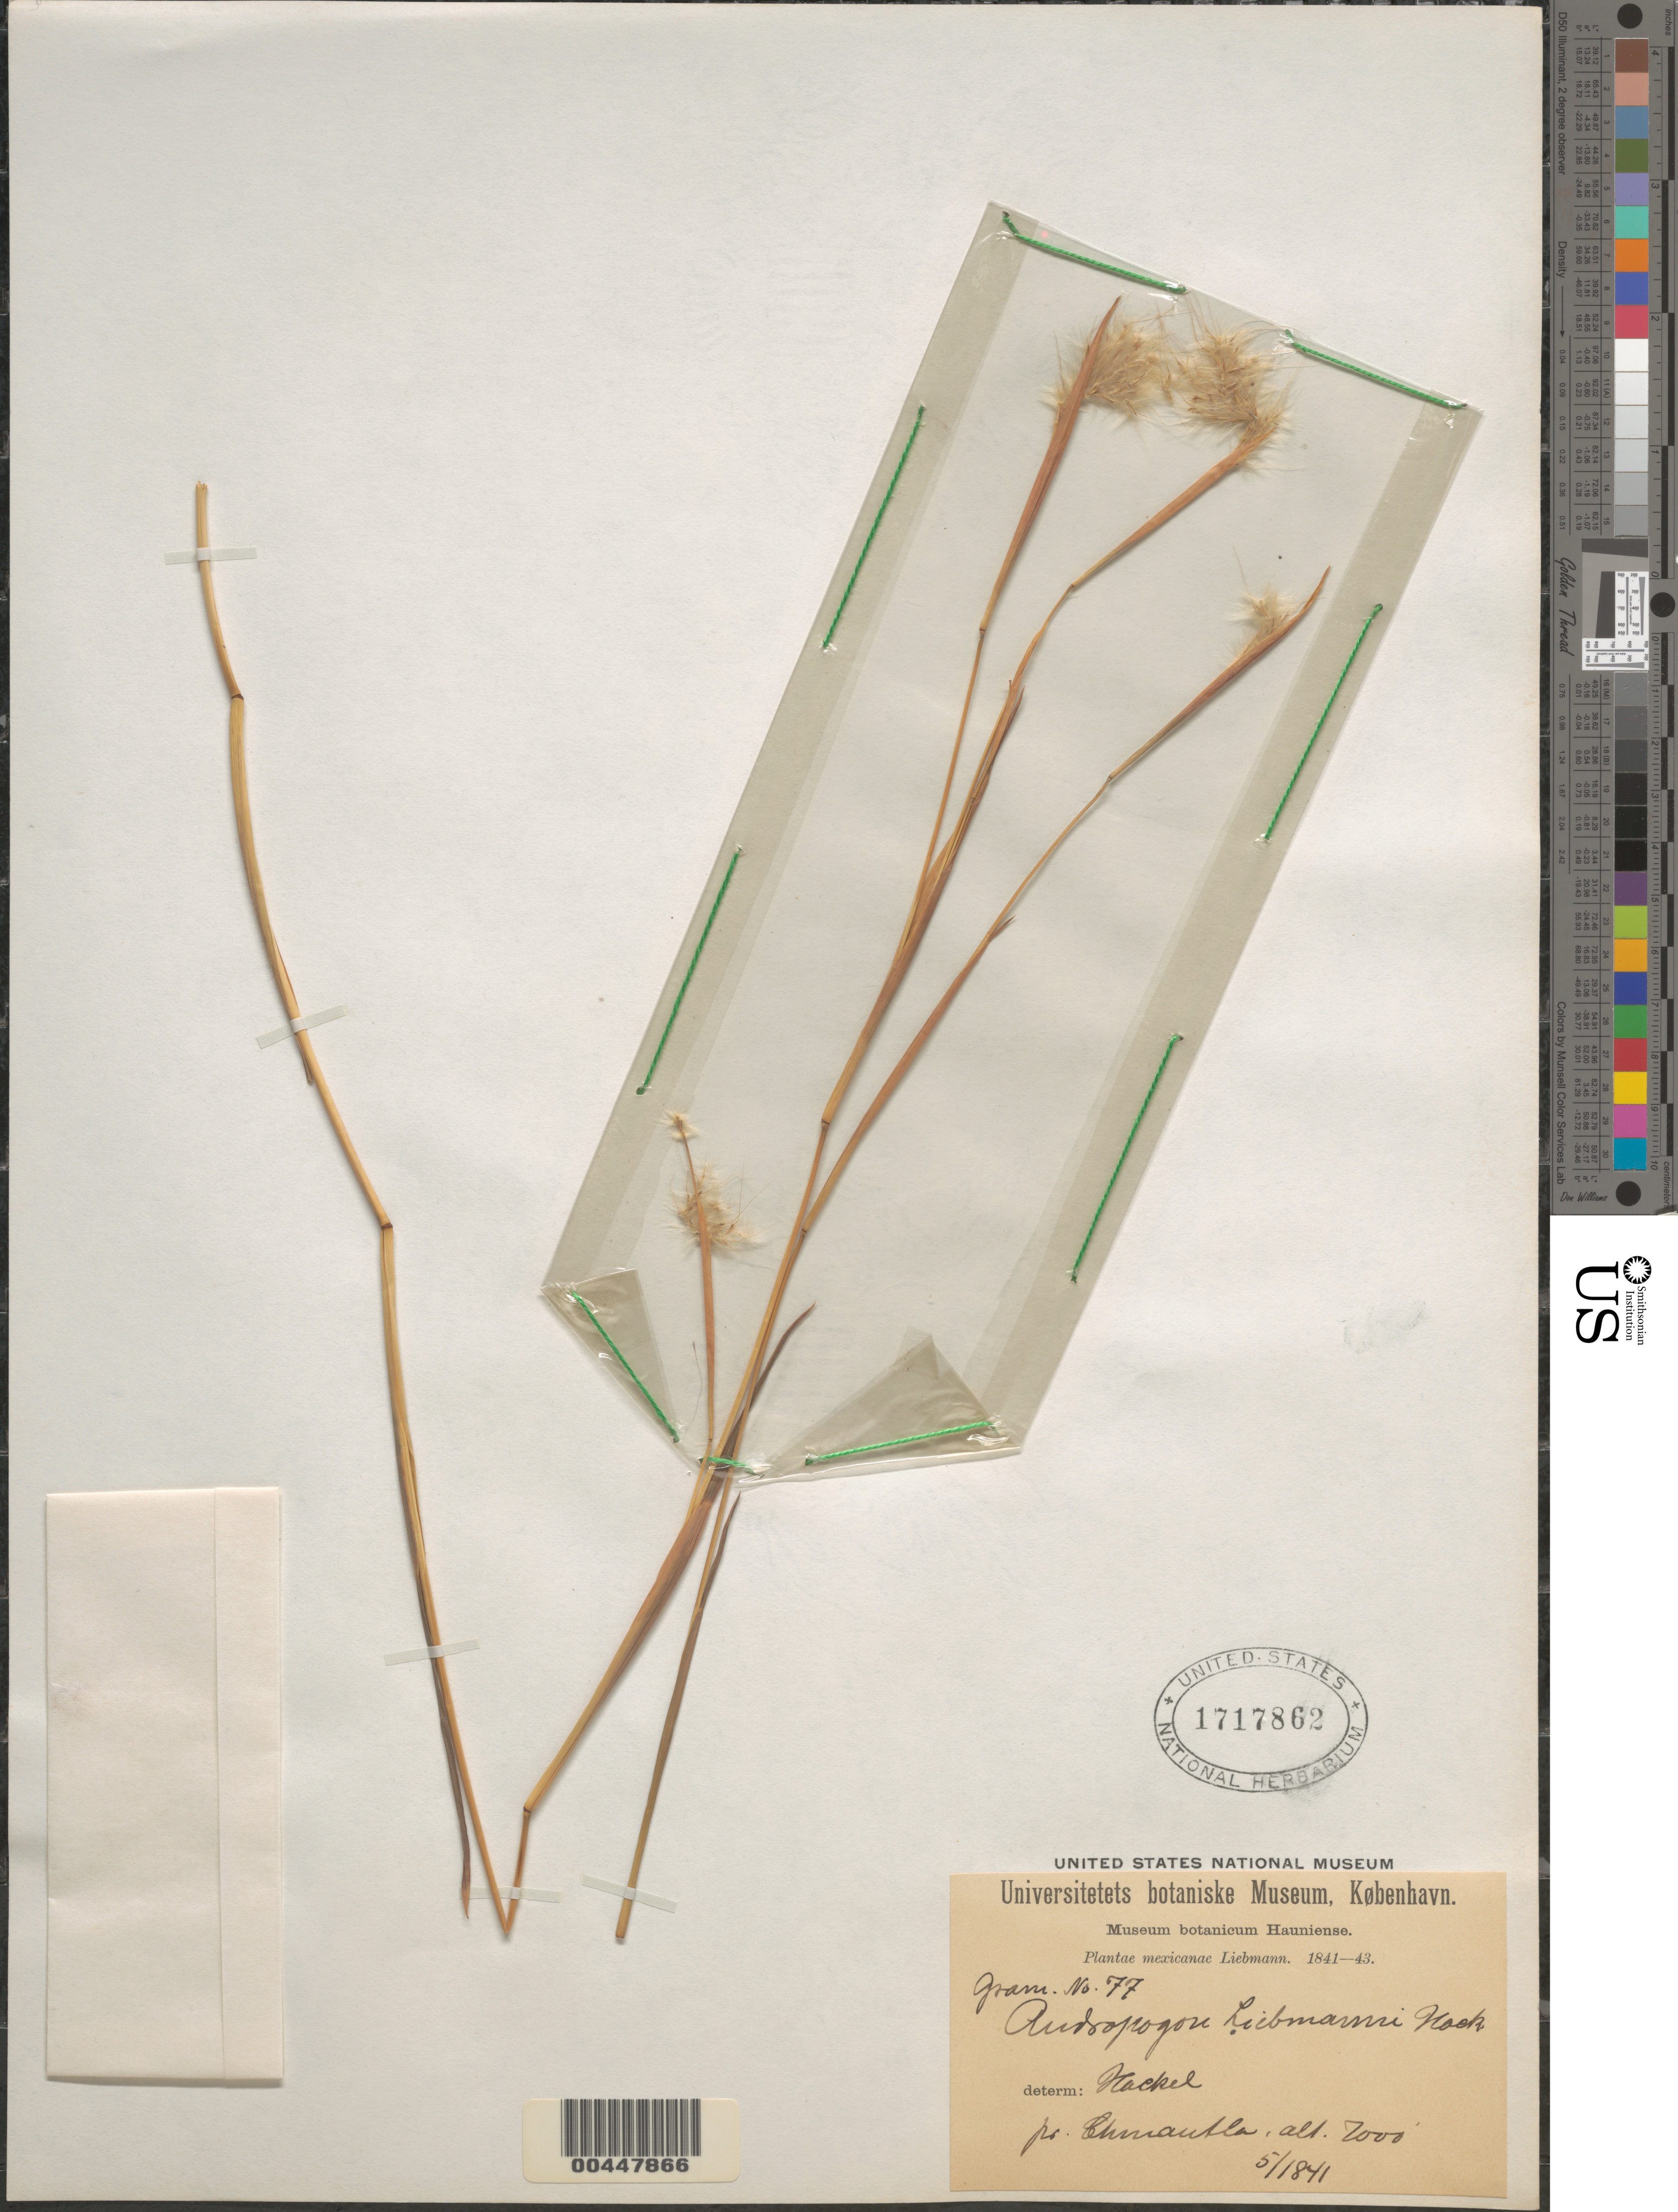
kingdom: Plantae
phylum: Tracheophyta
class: Liliopsida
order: Poales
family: Poaceae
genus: Andropogon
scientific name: Andropogon liebmannii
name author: Hack.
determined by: Hackel, E.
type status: Isolectotype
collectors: F. M. Liebmann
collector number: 77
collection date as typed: May 1841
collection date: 1841-05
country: Mexico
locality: Chinautla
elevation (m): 2134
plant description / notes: Tropicos cites Liebmann 77 as the lectotype collection, designated by Campbell, J. Arnold Arbor. 64: 219 (1983). However, the protologue cites Liebmann 590 and Bourgeau 2376; no mention of 77. I checked the lectotypification and Campbell claims (a) “590” was not a collection number and (b) Liebmann 590 is original material that was seen by Hackel. However, I'm not sure the selection of that collection as lectotype is kosher, given that it wasn't cited in the protologue and that another collection that was, Bourgeau 2376, has at least one extant duplicate (he saw one at GH, rejecting it as not seen by Hackel; but the Code seems clear that cited collections have priority over uncited original material when it comes to selecting lectotypes). Probably more to the point, there is another sheet of Bourgeau 2376 at US that WAS seen and annotated by Hackel (but apparently not seen by Campbell), so that specimen should have priority as a lectotype.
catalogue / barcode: US 1717862